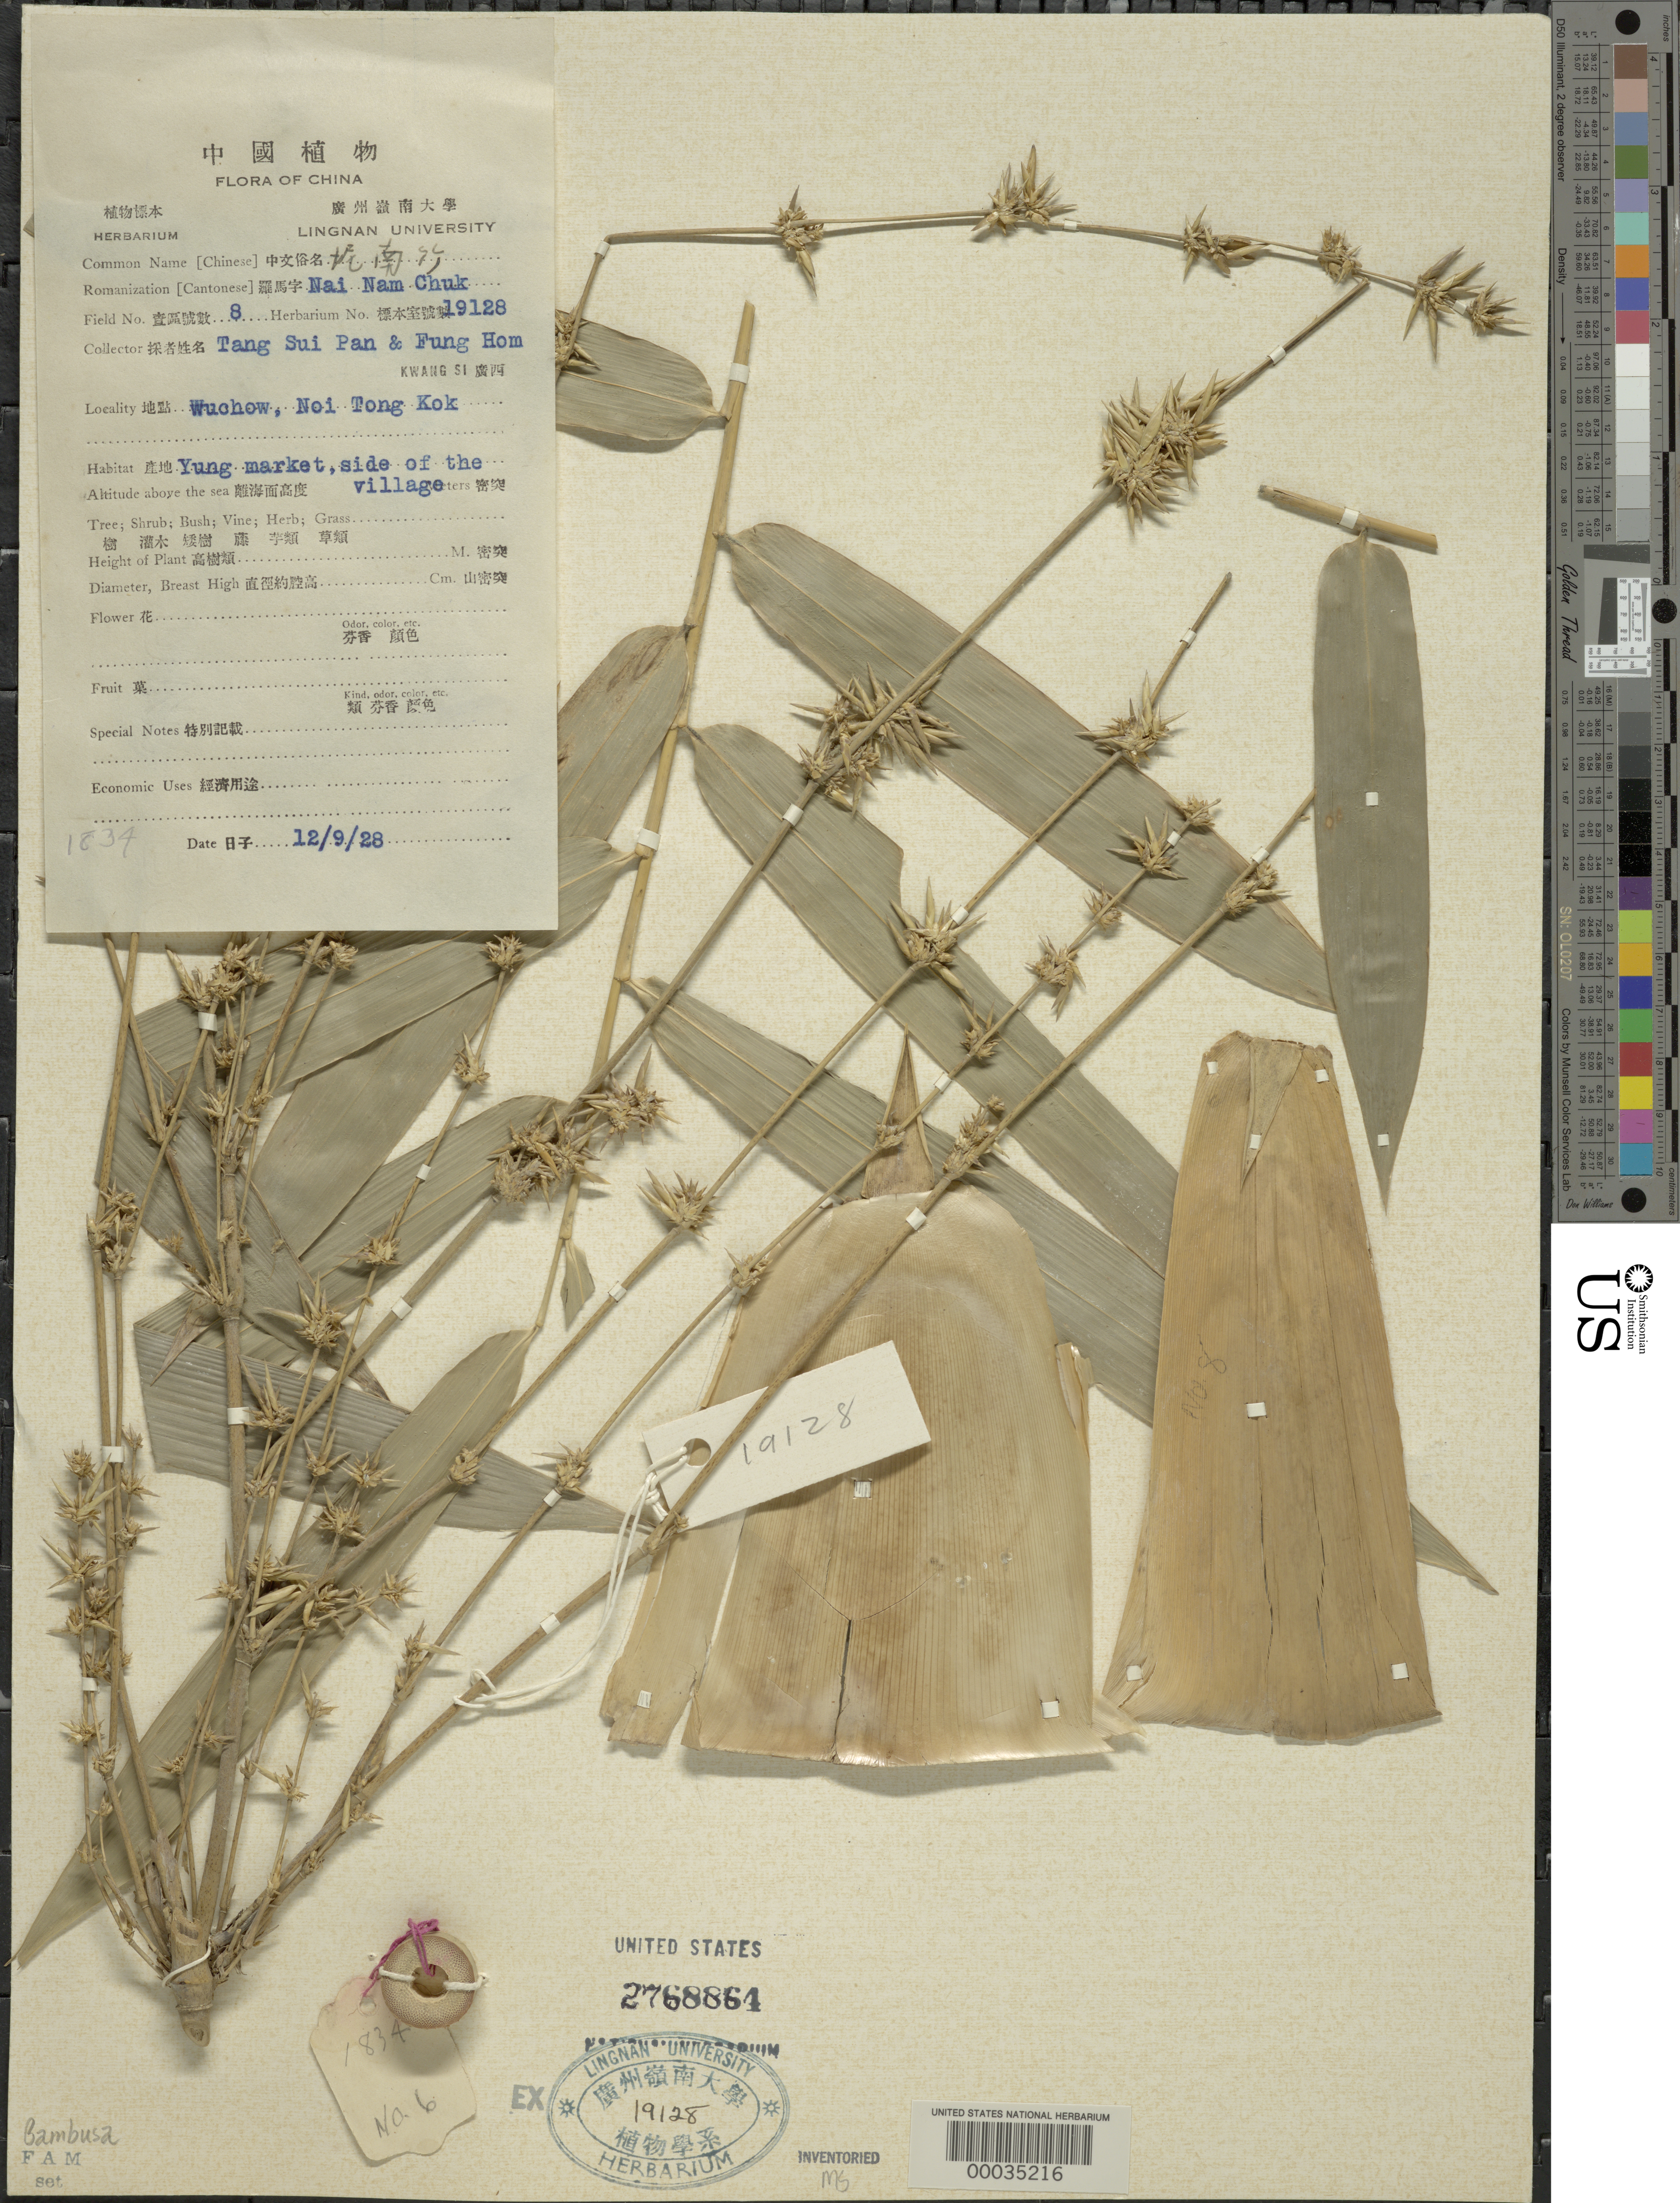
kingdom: Plantae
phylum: Tracheophyta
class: Liliopsida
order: Poales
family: Poaceae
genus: Bambusa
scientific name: Bambusa sp.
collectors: S. P. Tang & H. L. Fung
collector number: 8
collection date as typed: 09 Dec 1928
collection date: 1928-12-09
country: China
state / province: Jiangxi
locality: Wuchow, nei tong kok, kwang si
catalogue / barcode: US 2768864